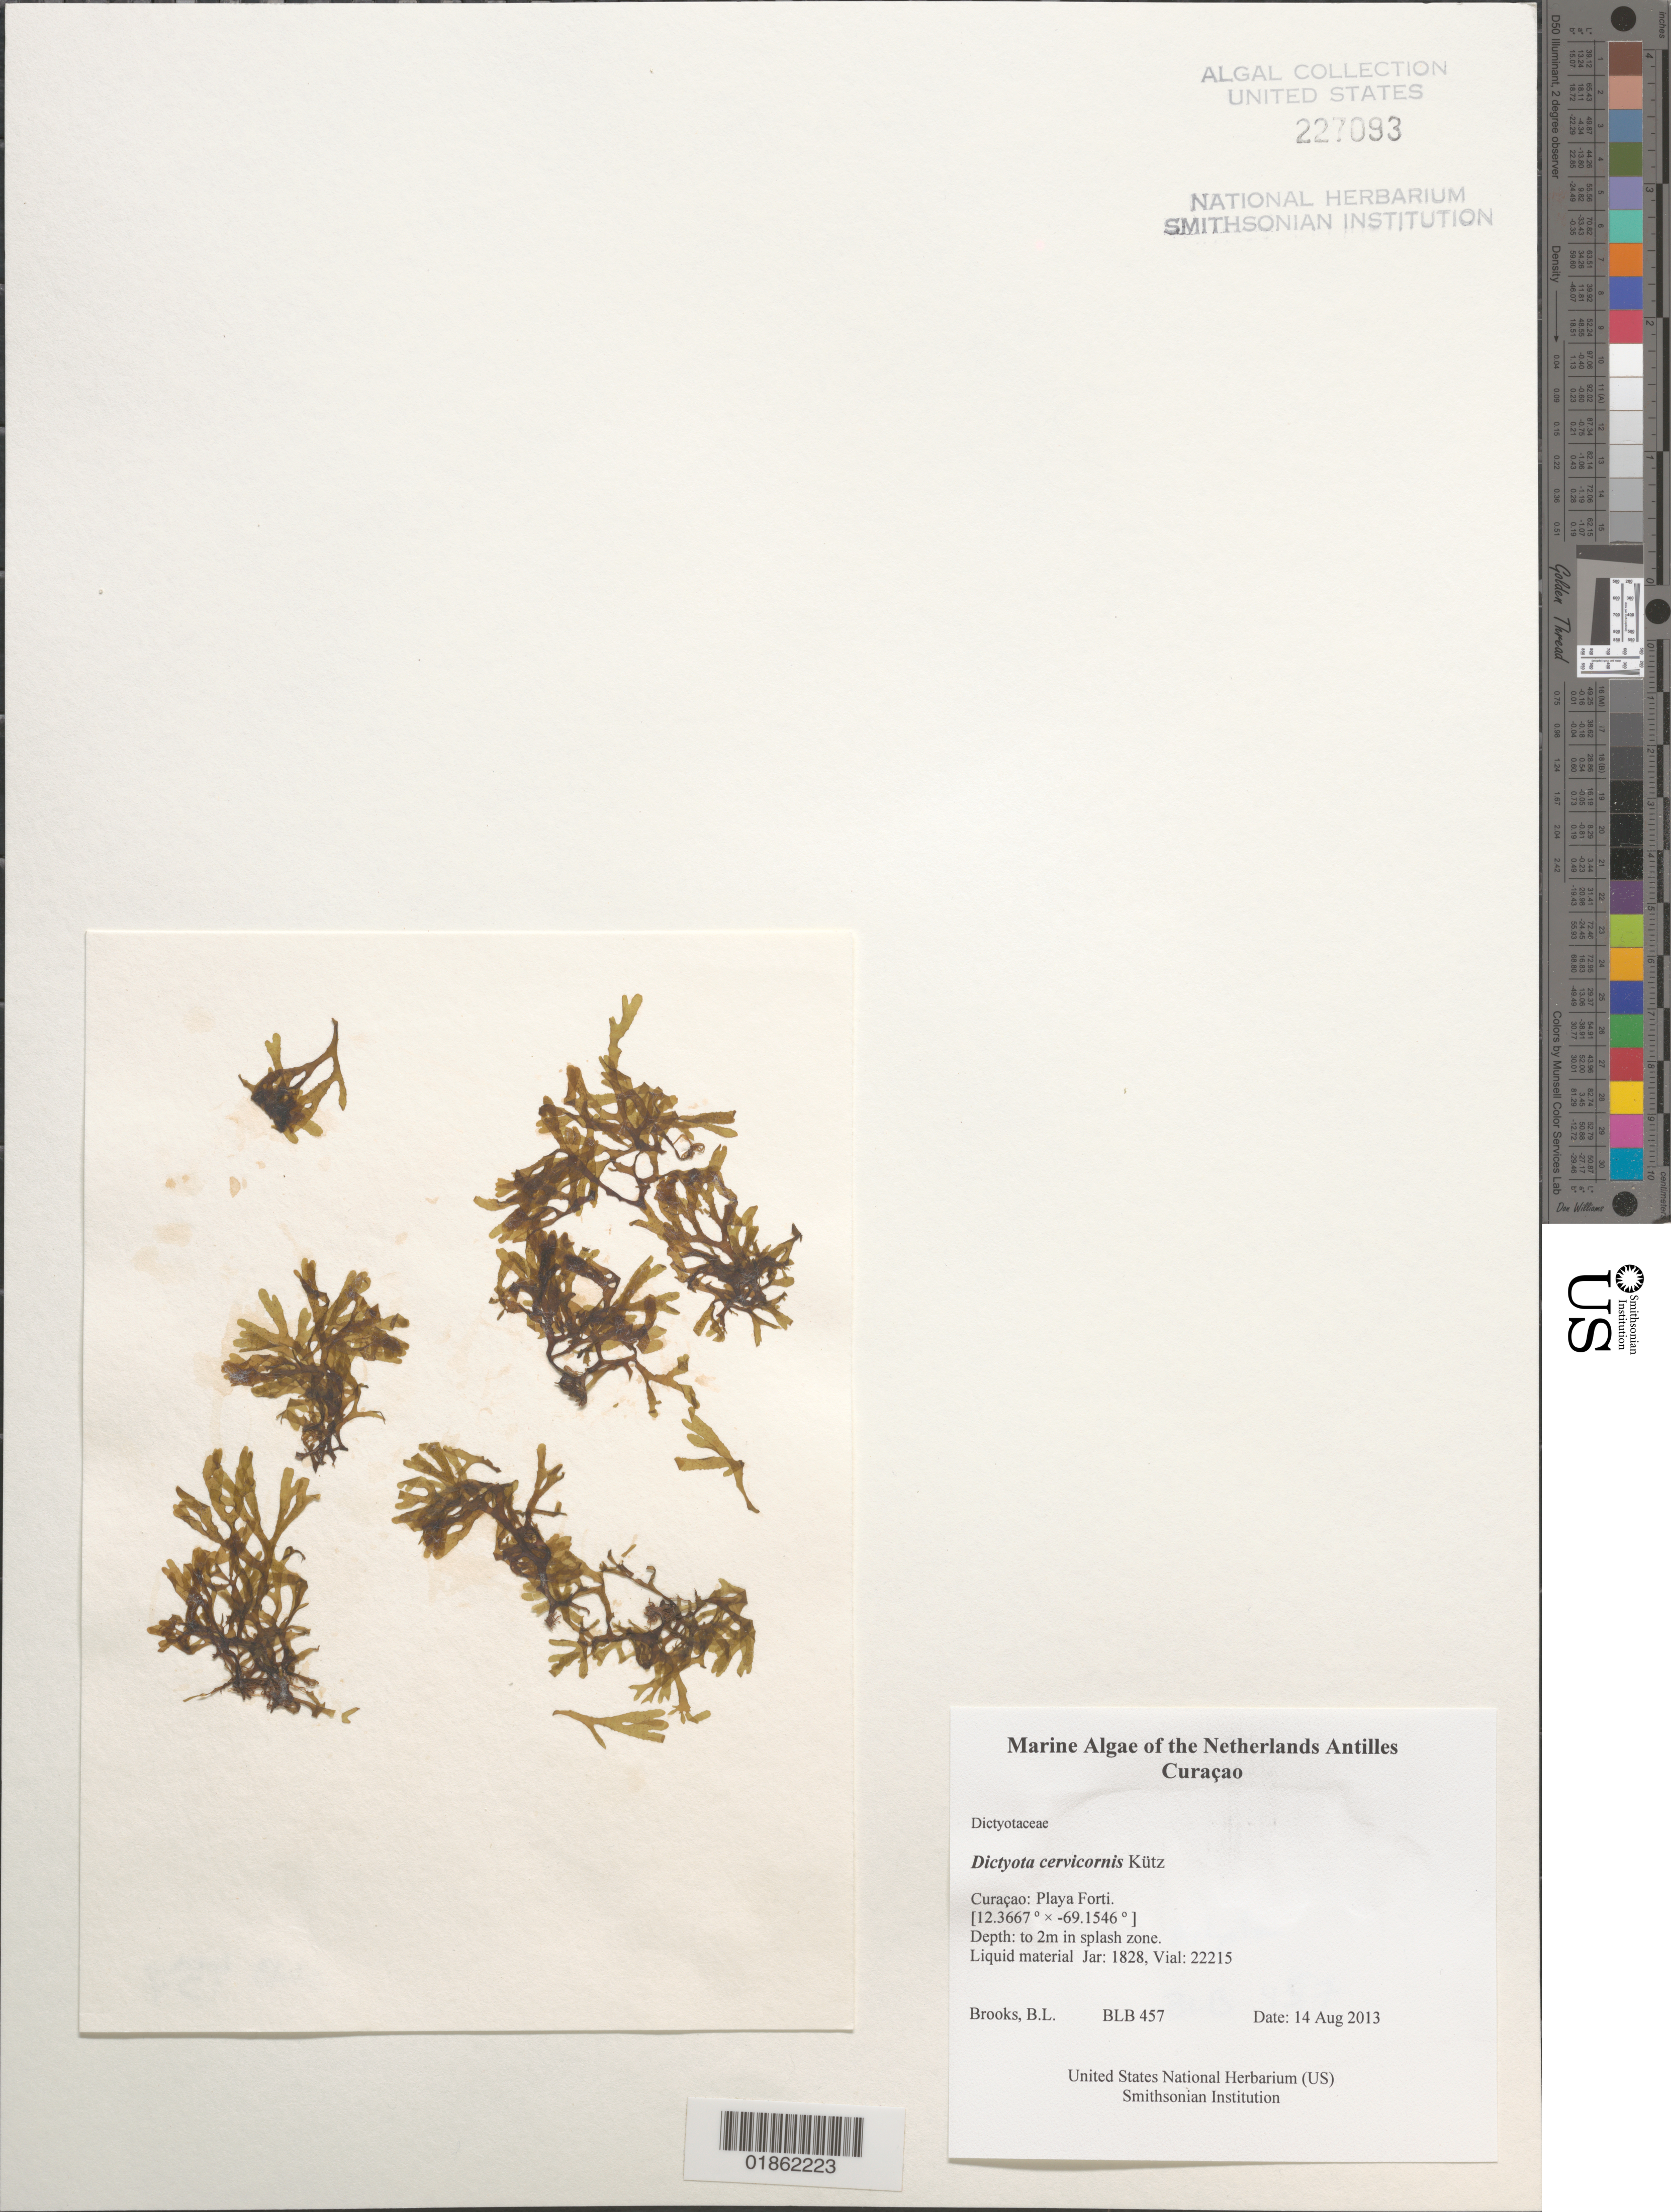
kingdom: Chromista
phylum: Ochrophyta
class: Phaeophyceae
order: Dictyotales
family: Dictyotaceae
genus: Dictyota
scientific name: Dictyota cervicornis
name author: Kütz.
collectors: B. Brooks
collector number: BLB457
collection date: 2013-08-14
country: Curaçao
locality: Netherlands Antilles. Playa Forti.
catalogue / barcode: US 227093